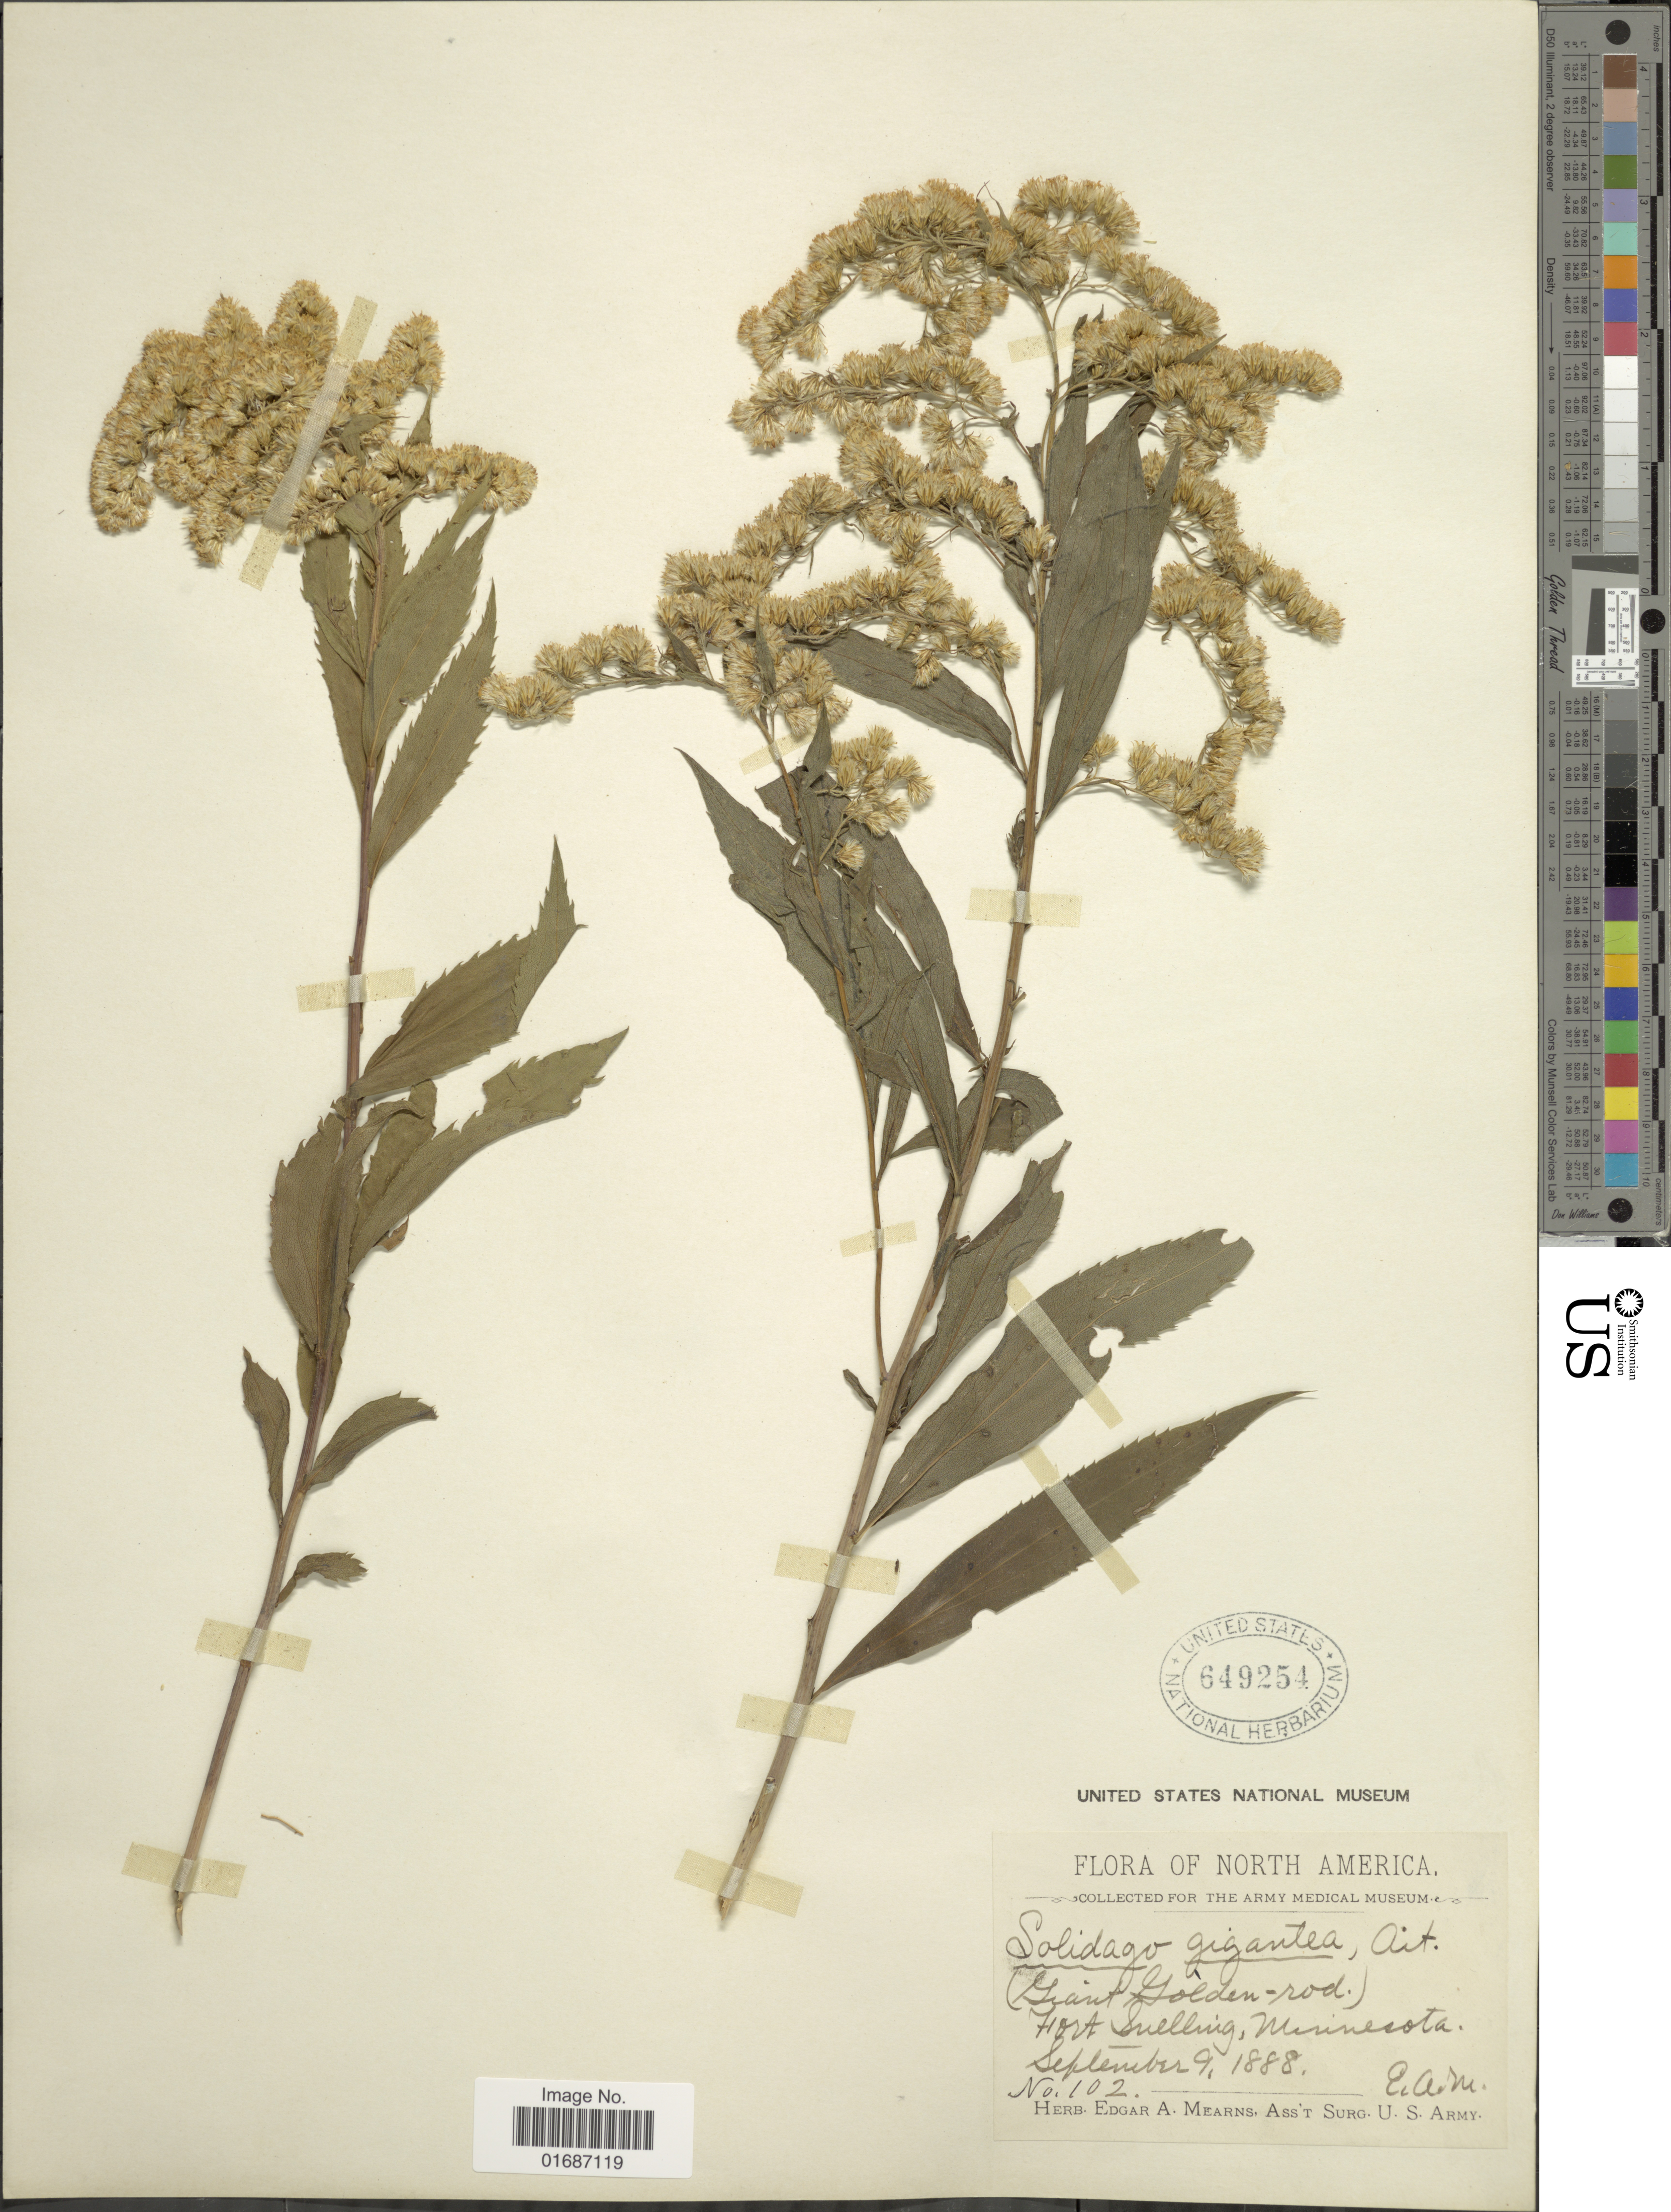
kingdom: Plantae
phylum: Tracheophyta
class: Magnoliopsida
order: Asterales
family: Asteraceae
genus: Solidago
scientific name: Solidago gigantea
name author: Aiton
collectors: E. A. Mearns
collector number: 102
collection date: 1888-09-09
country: United States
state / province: Minnesota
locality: Fort Snelling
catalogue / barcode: US 649254